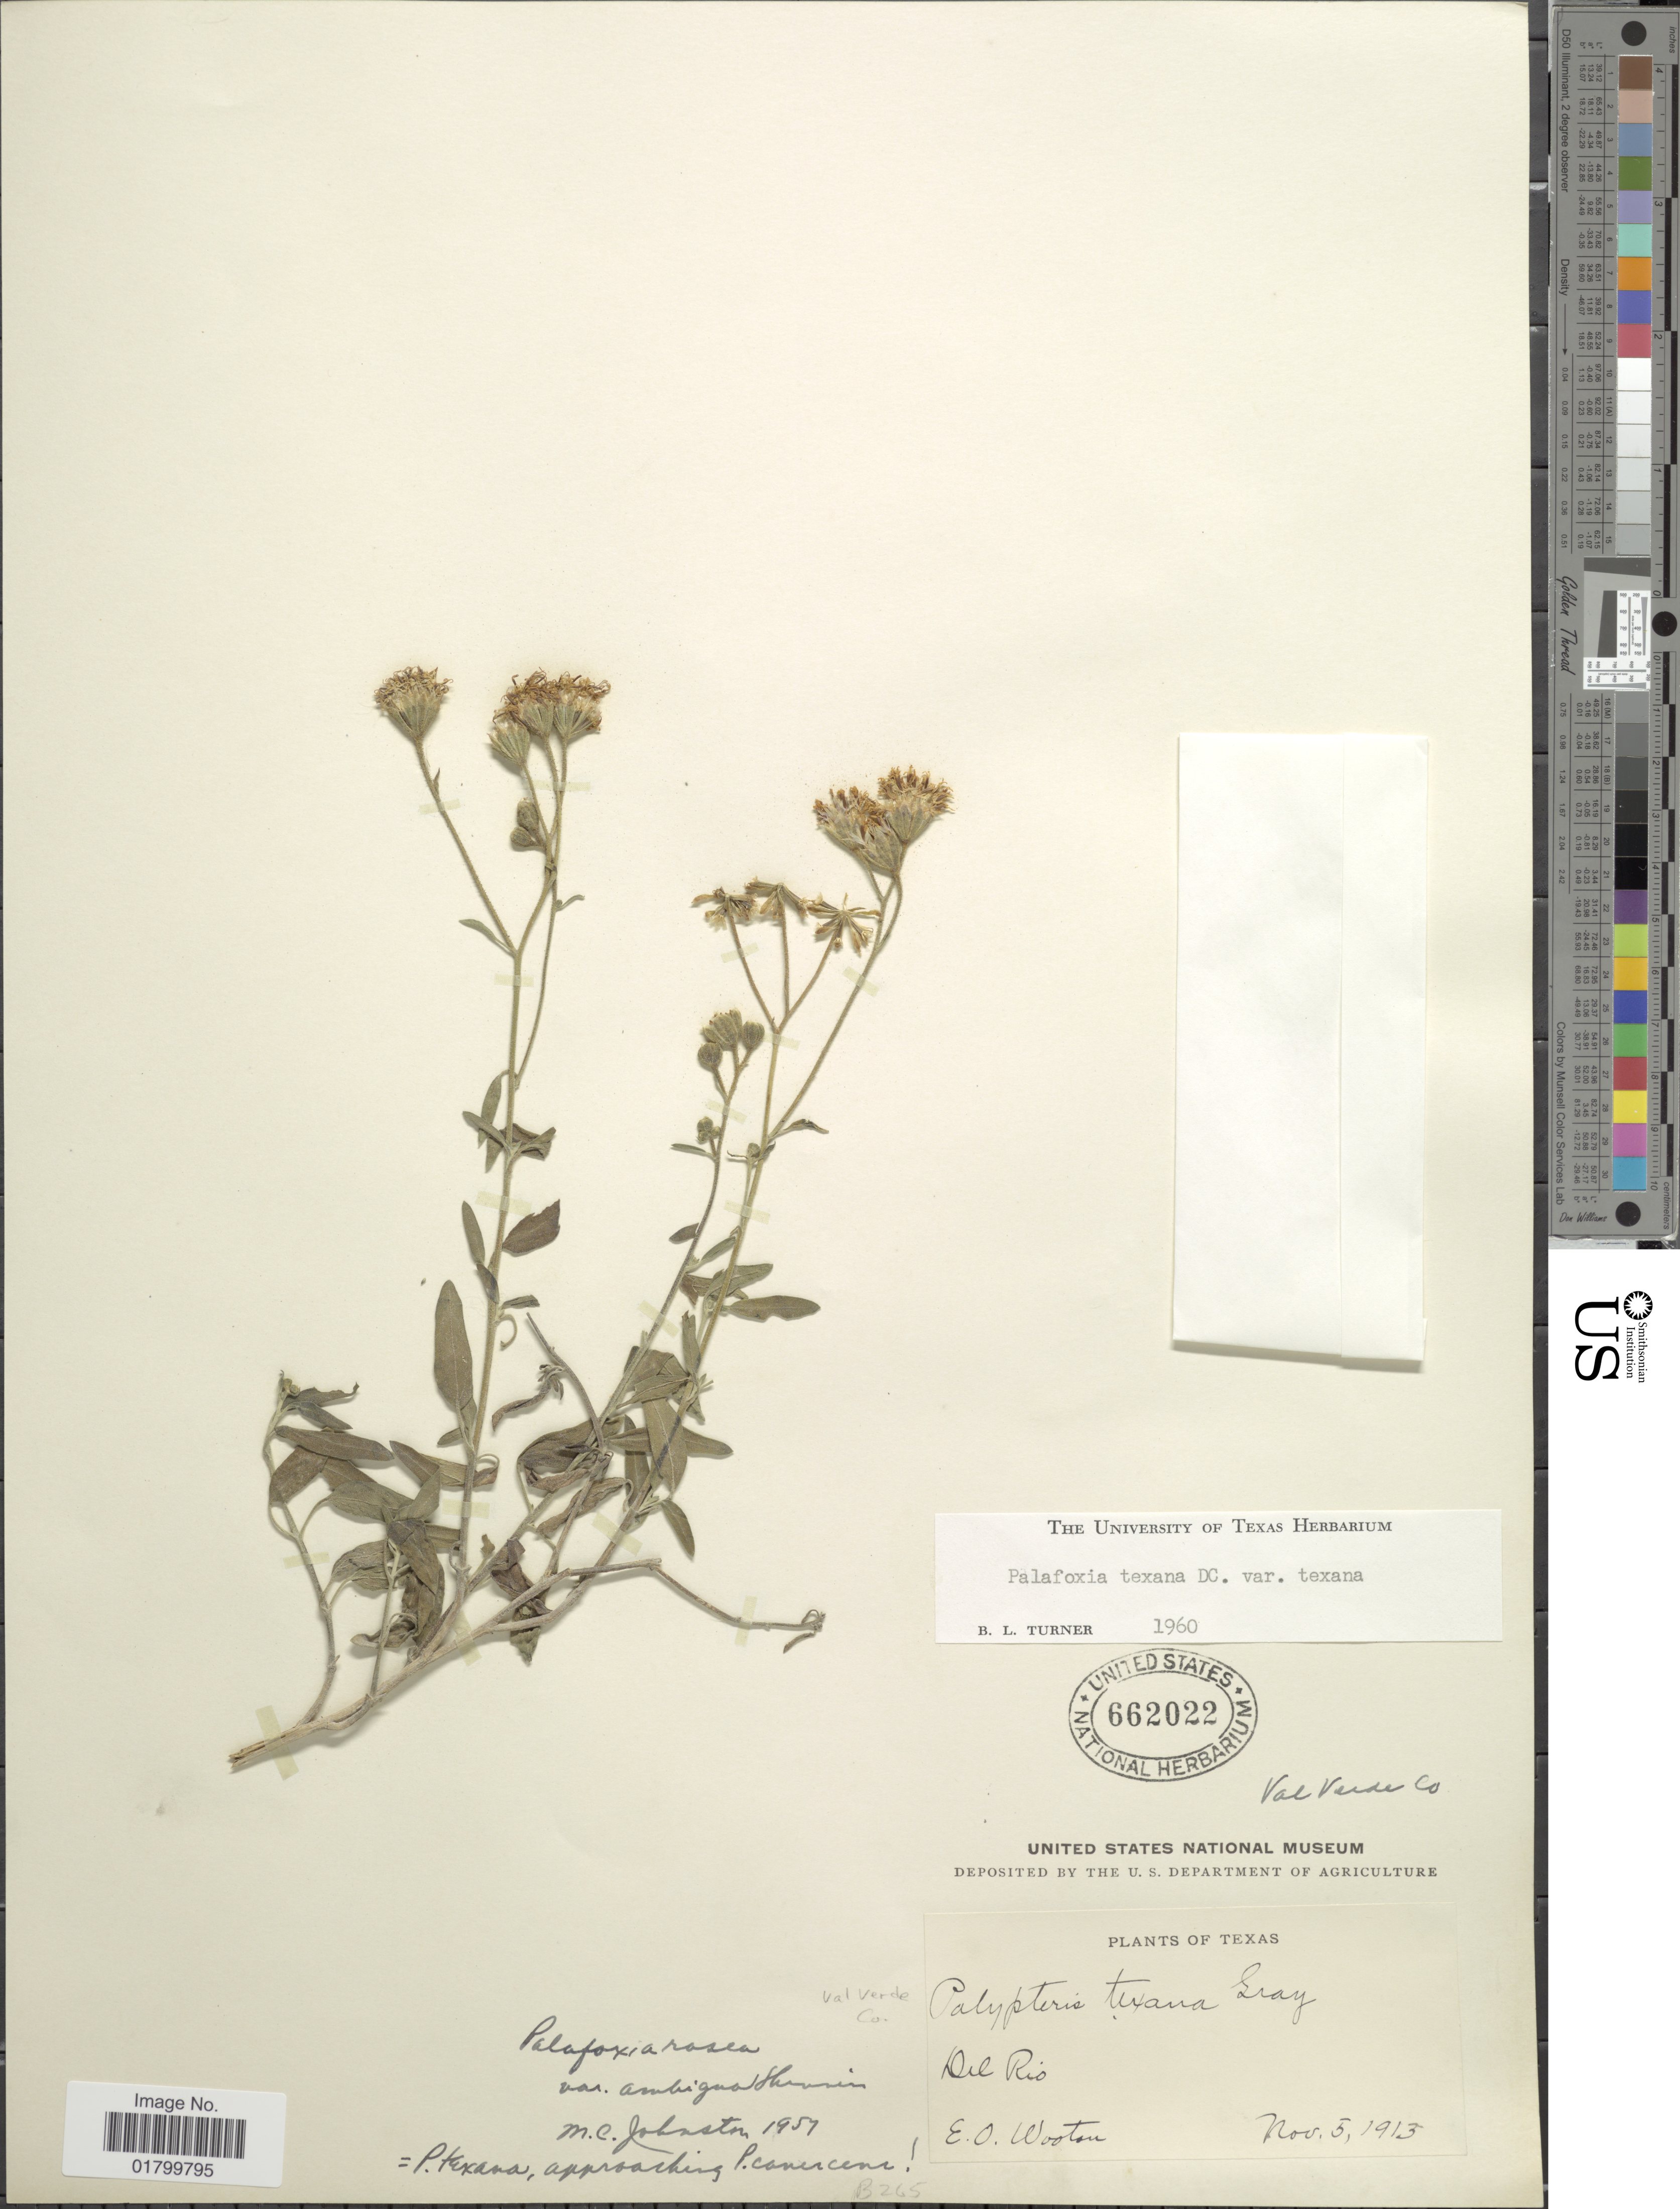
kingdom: Plantae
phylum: Tracheophyta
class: Magnoliopsida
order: Asterales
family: Asteraceae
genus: Palafoxia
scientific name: Palafoxia texana var. texana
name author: DC.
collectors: E. O. Wooton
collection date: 1913-11-05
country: United States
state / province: Texas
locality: Del Rio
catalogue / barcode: US 662022